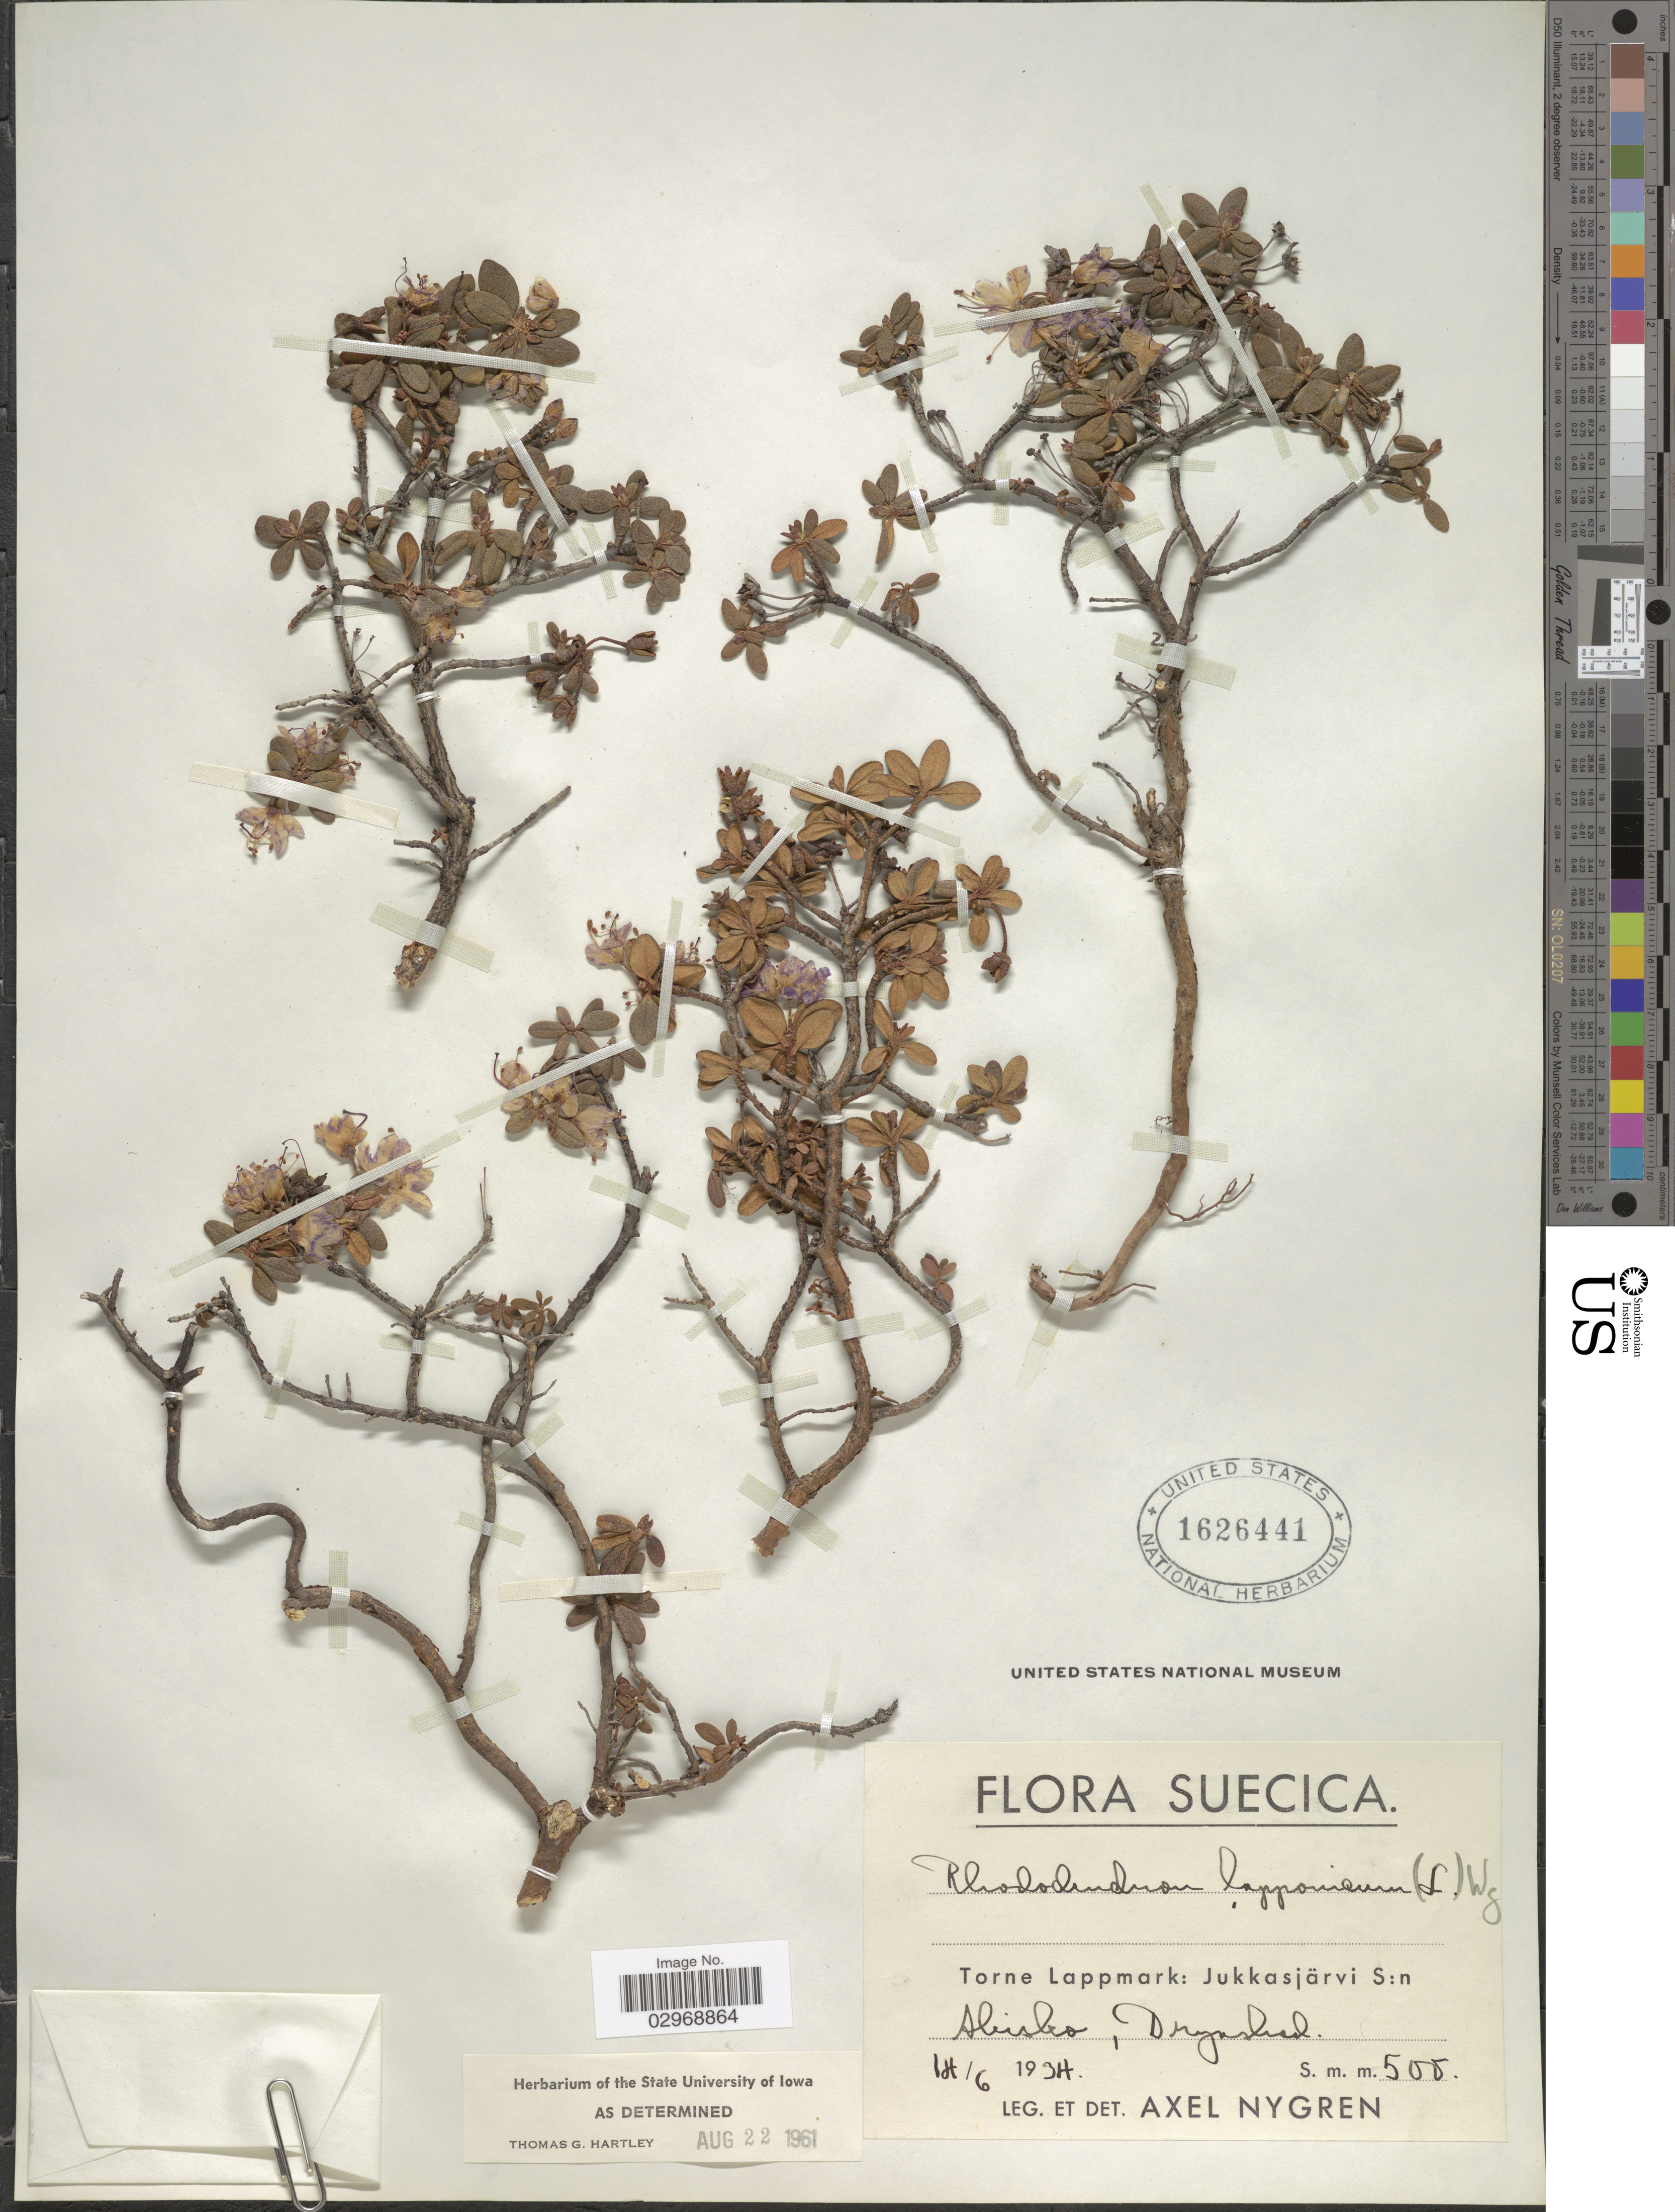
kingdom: Plantae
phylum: Tracheophyta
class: Magnoliopsida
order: Ericales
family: Ericaceae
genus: Rhododendron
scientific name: Rhododendron lapponicum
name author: (L.) Wahlenb.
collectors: A. Nygren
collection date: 1934-06-14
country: Sweden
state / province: Norrbotten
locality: Suecicæ. Torne Lappmark: Jukkasjärvi parish, Abisko, Dryaslund [interpreted].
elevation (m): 500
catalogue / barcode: US 1626441